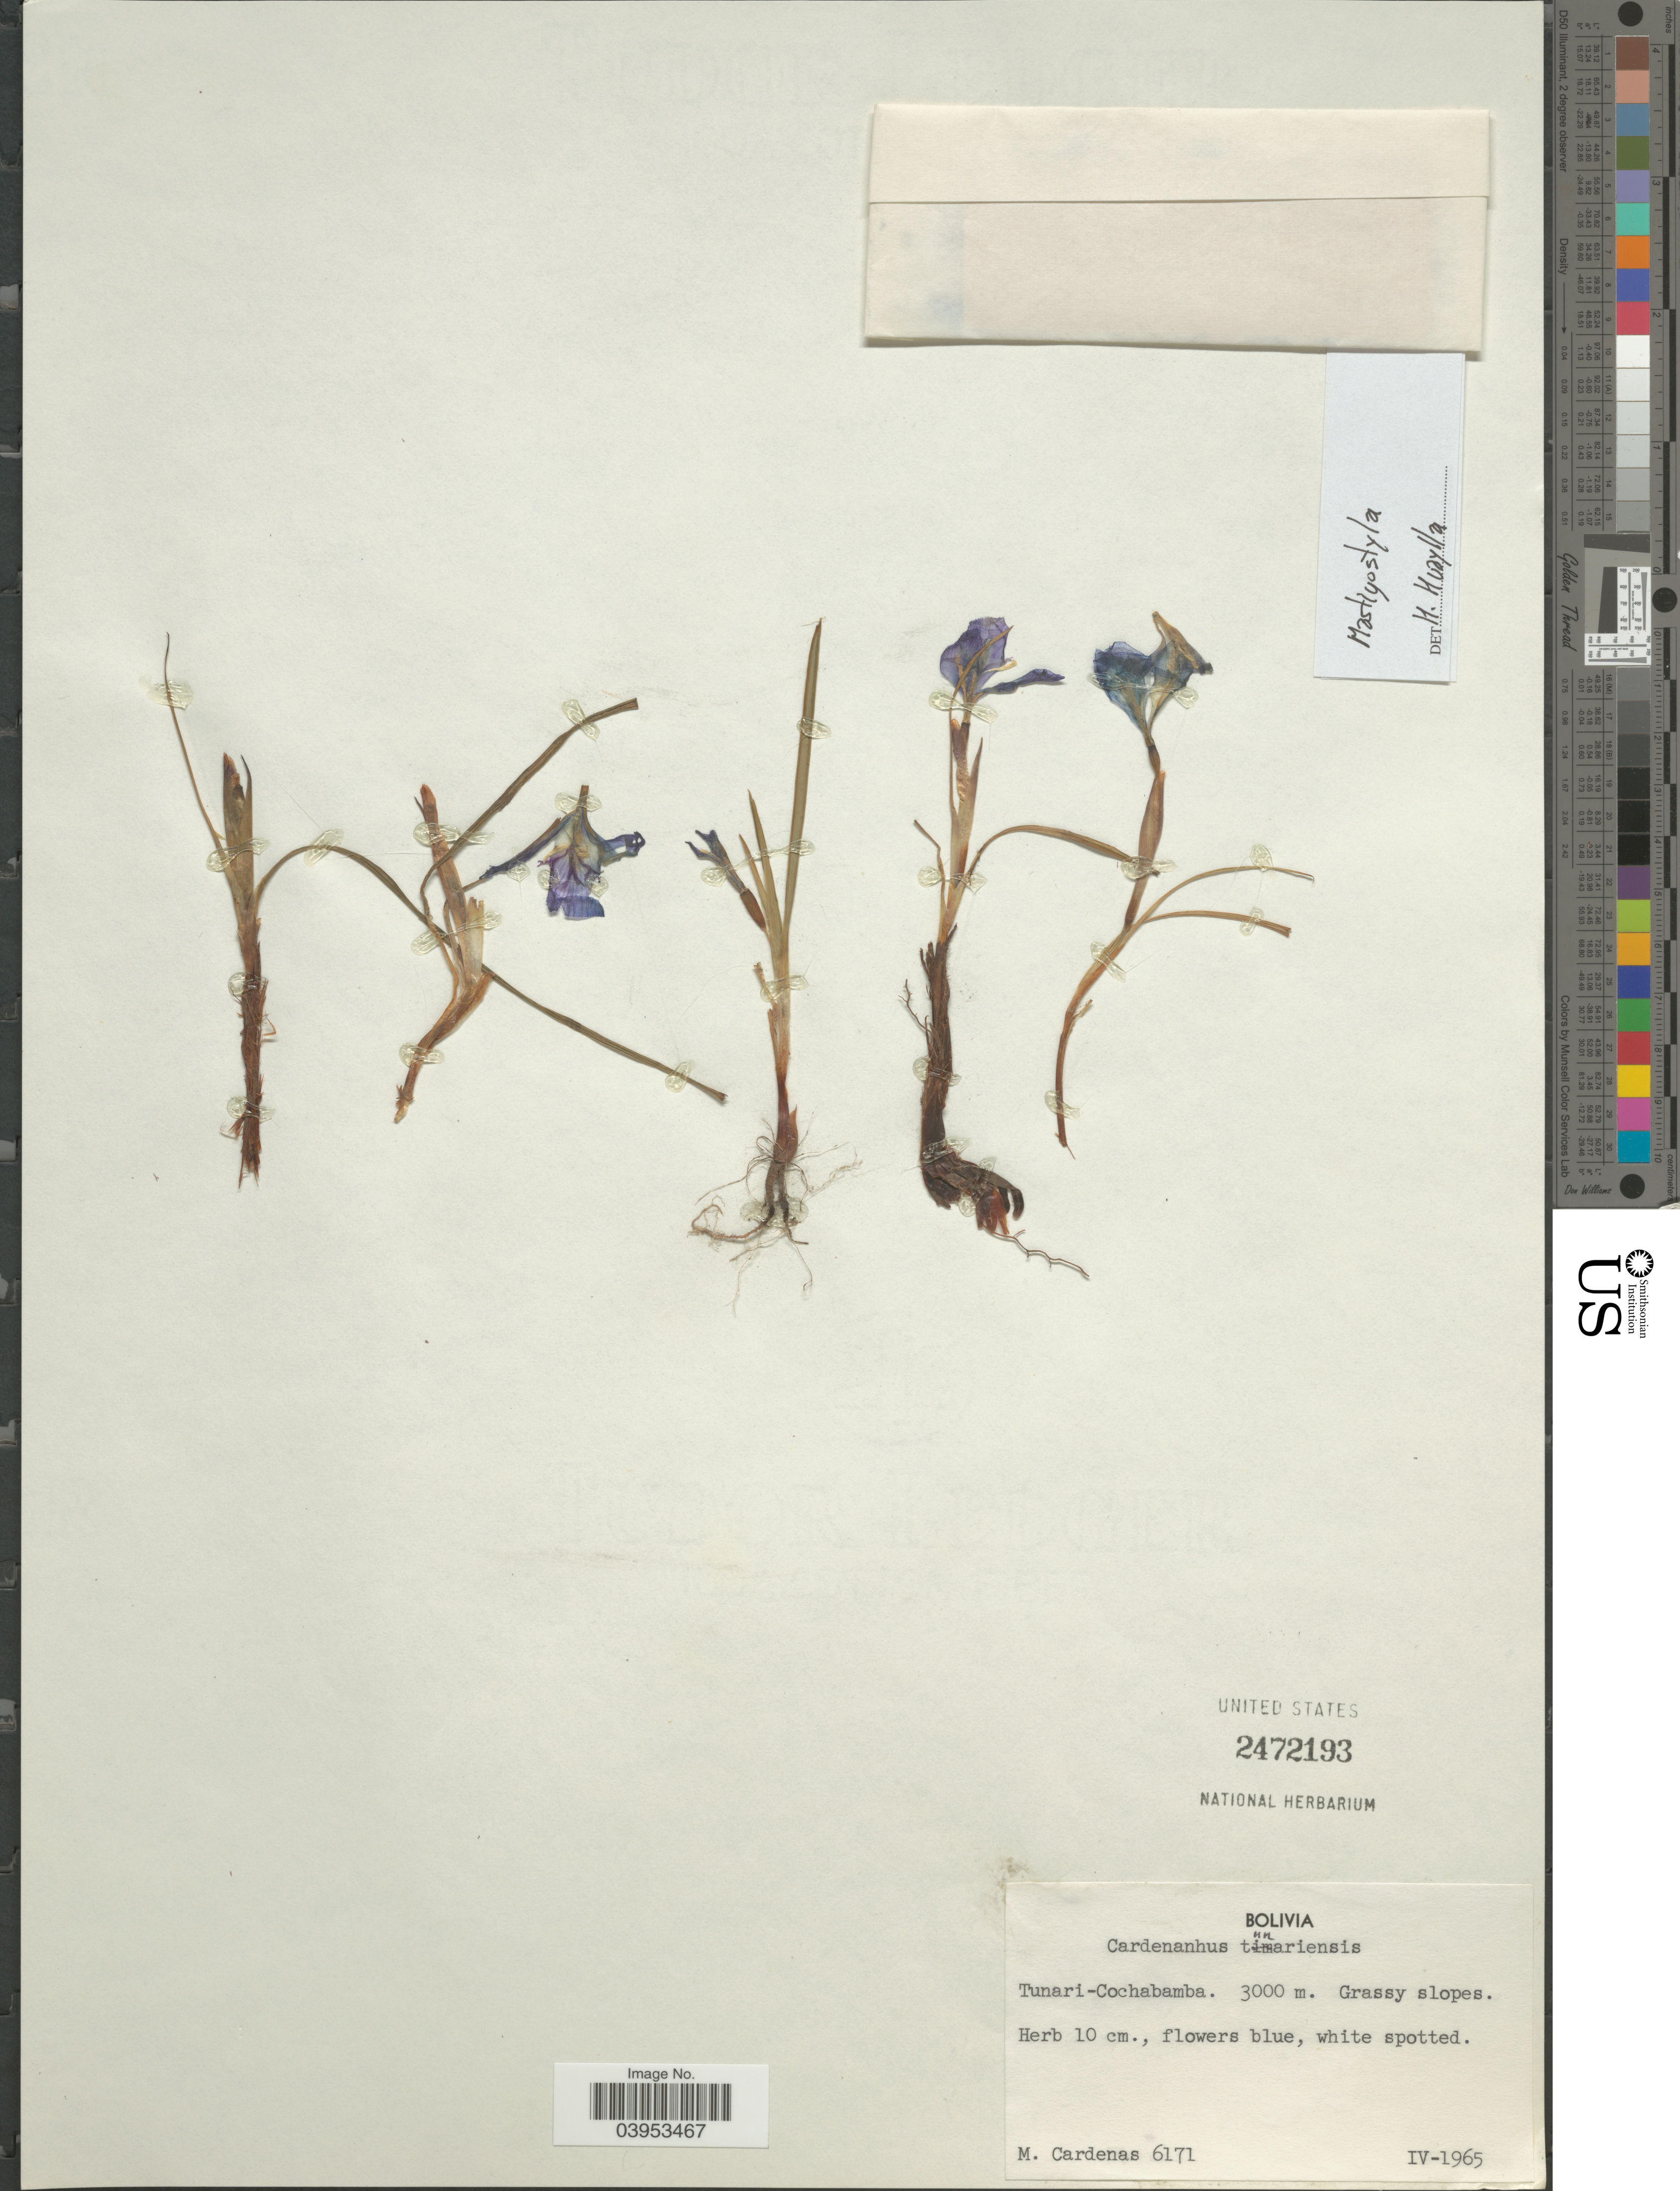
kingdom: Plantae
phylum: Tracheophyta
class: Liliopsida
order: Asparagales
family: Iridaceae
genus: Mastigostyla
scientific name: Mastigostyla sp.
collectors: M. Cárdenas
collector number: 6171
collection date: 1965-04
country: Bolivia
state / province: Cochabamba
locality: Tunari-Cochabamba.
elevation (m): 3000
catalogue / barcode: US 2472193